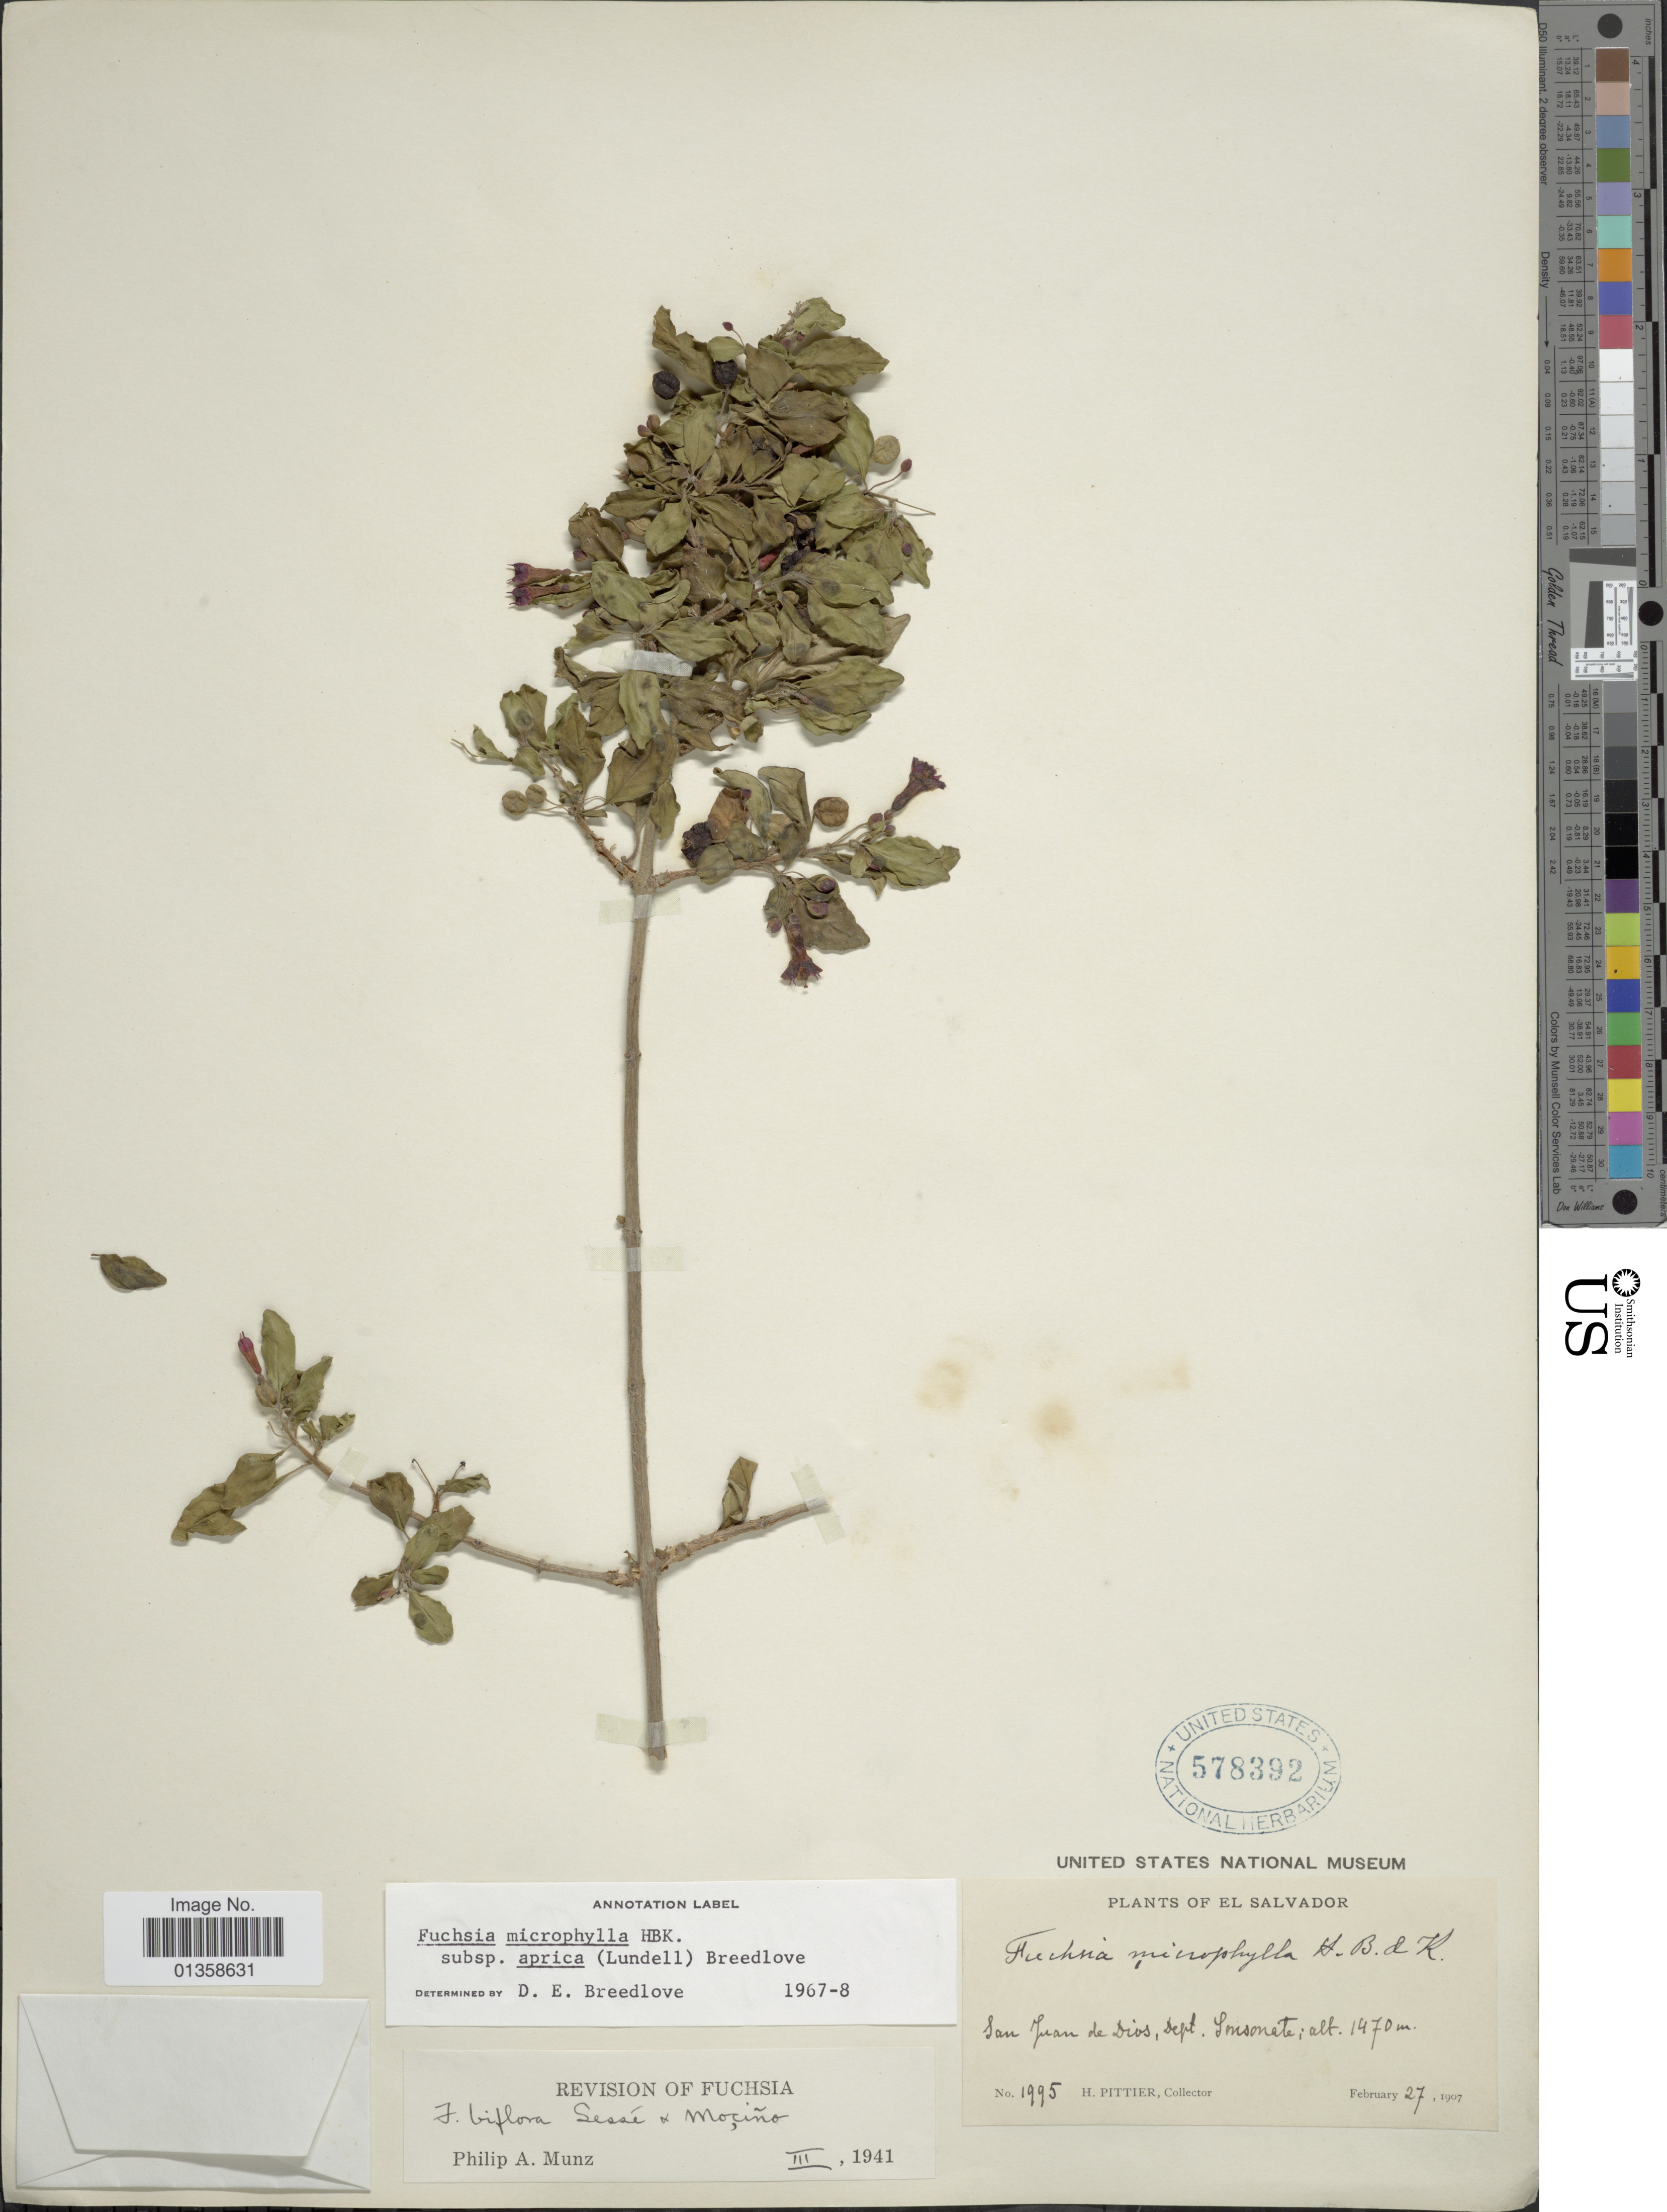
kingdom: Plantae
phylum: Tracheophyta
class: Magnoliopsida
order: Myrtales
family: Onagraceae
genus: Fuchsia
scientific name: Fuchsia microphylla subsp. aprica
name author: (Lundell) Breedlove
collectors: H. F. Pittier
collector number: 1995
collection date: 1907-02-27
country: El Salvador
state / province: Sonsonate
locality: San Juan de Dios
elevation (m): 1470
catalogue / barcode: US 578392